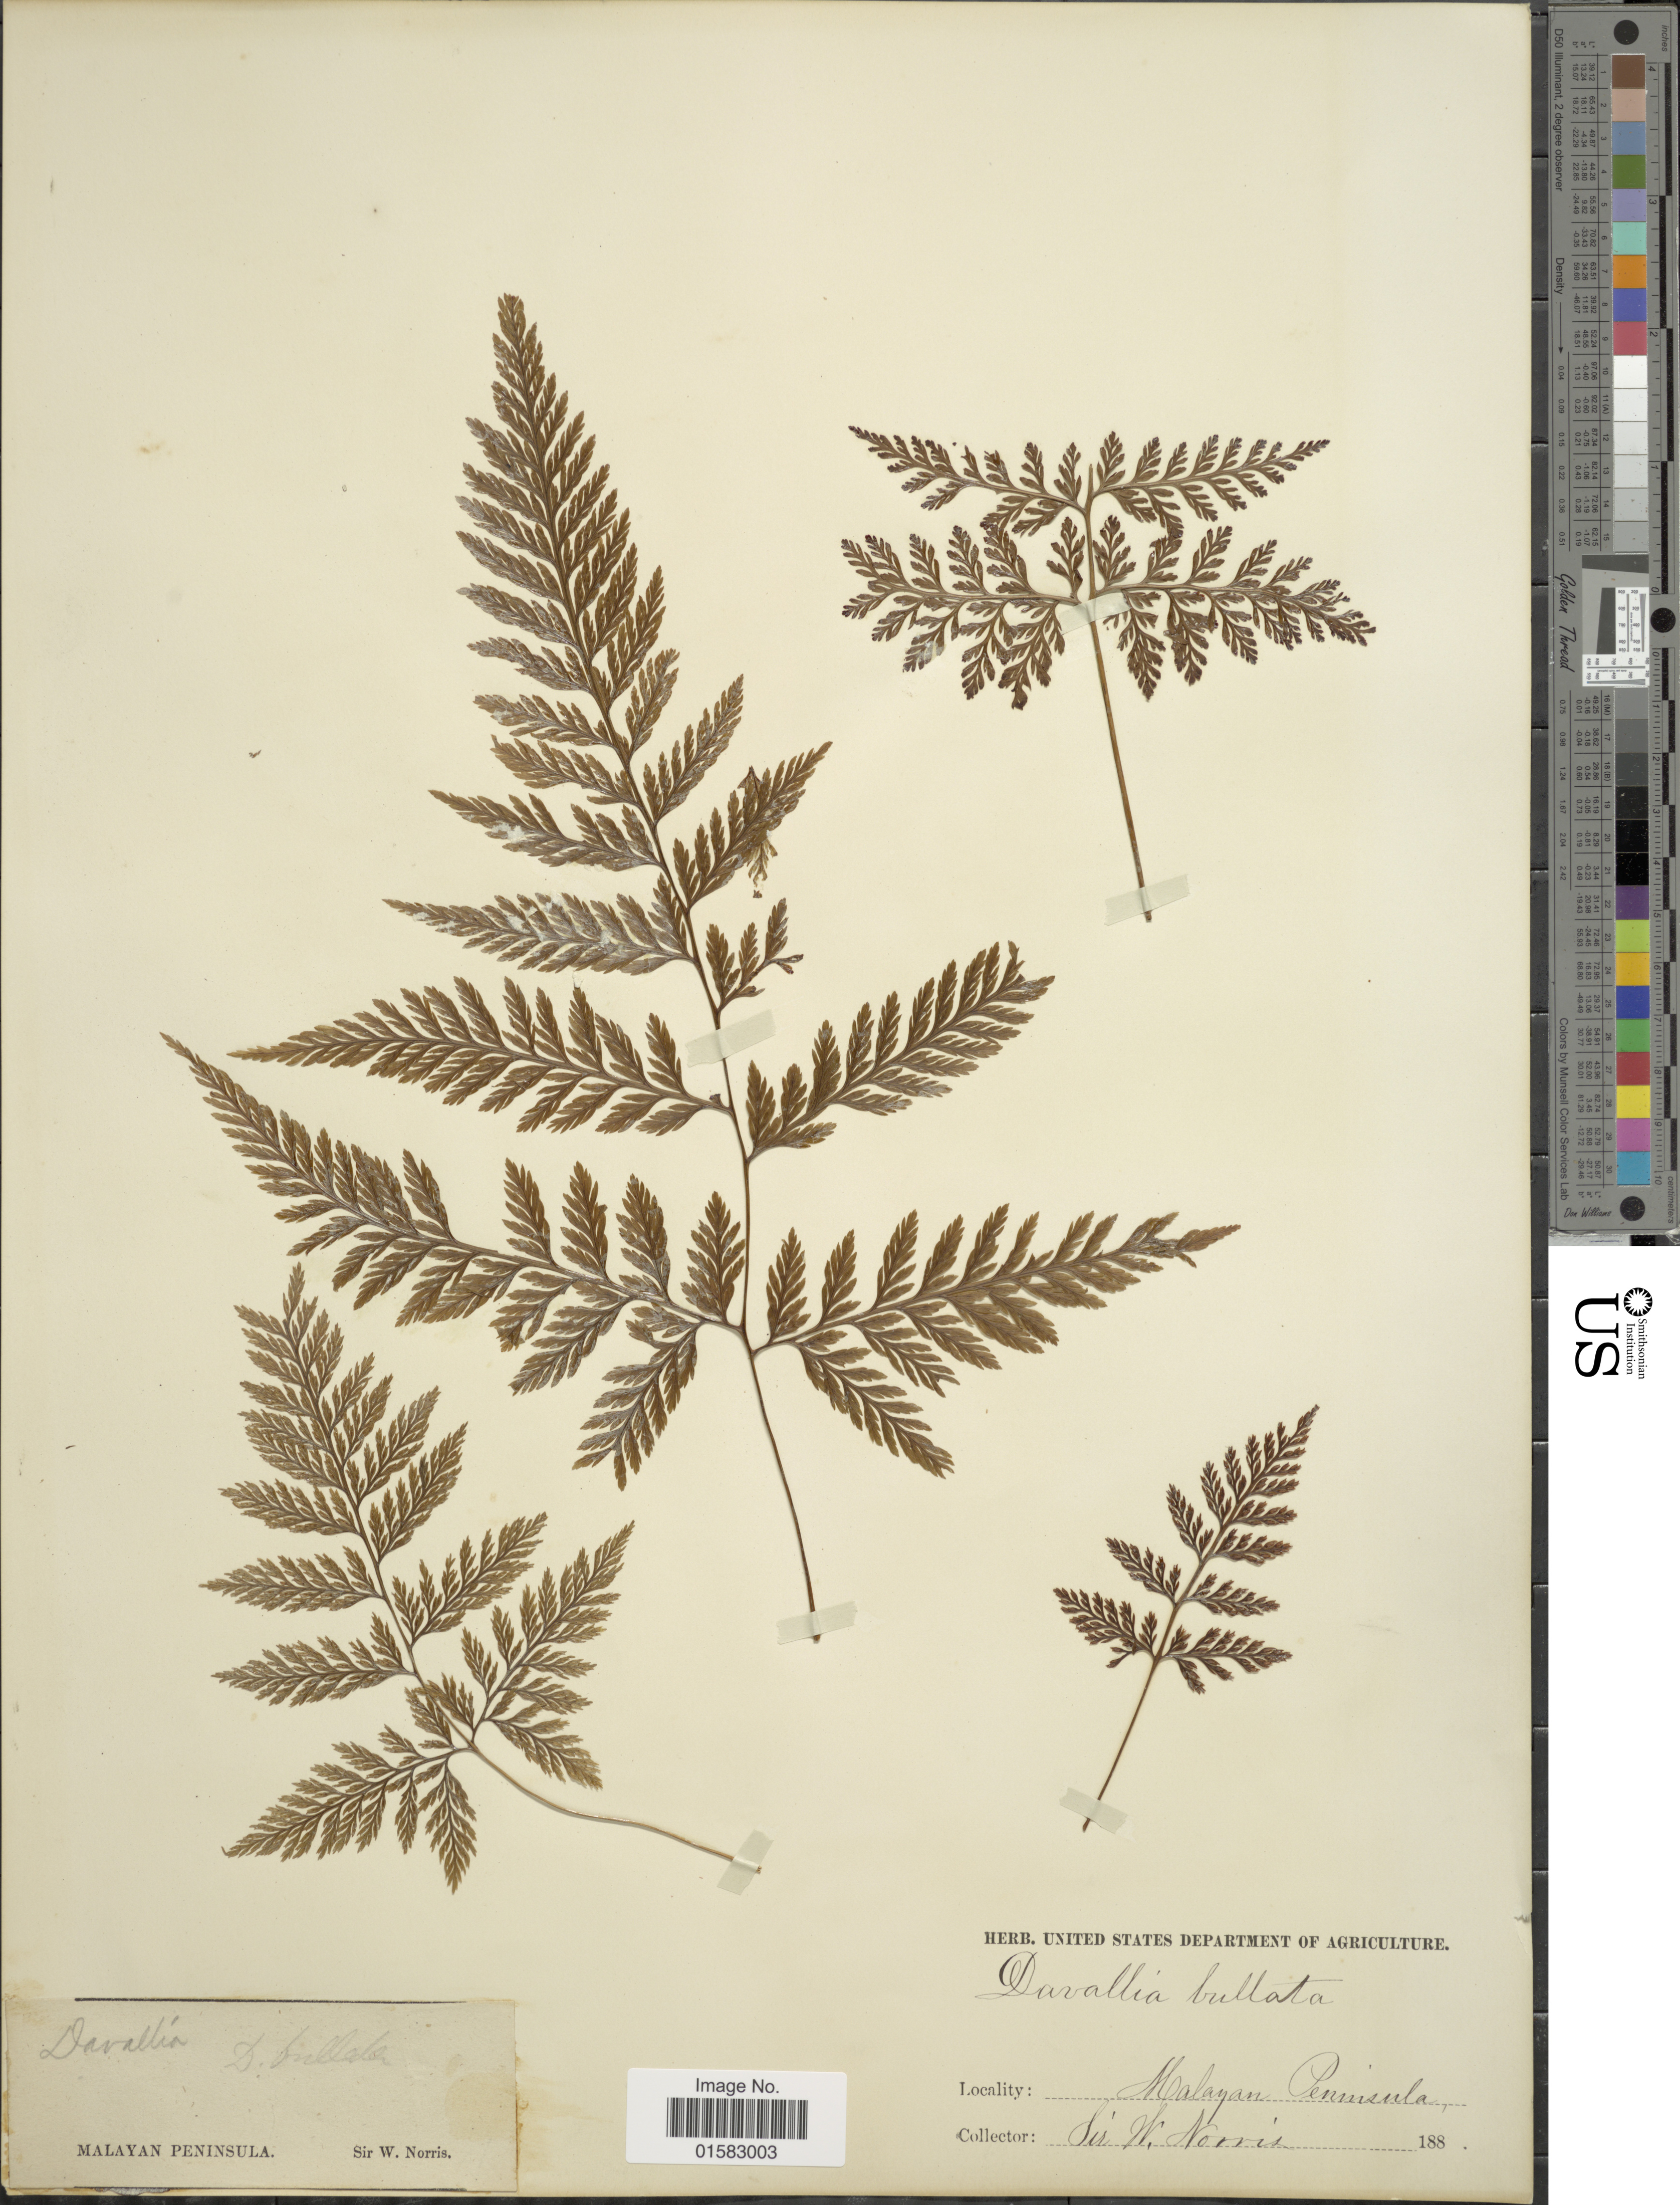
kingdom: Plantae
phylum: Tracheophyta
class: Polypodiopsida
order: Polypodiales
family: Davalliaceae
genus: Davallia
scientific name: Davallia trichomanoides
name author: Blume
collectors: W. Norris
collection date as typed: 188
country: Malaysia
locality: Malayan Peninsula